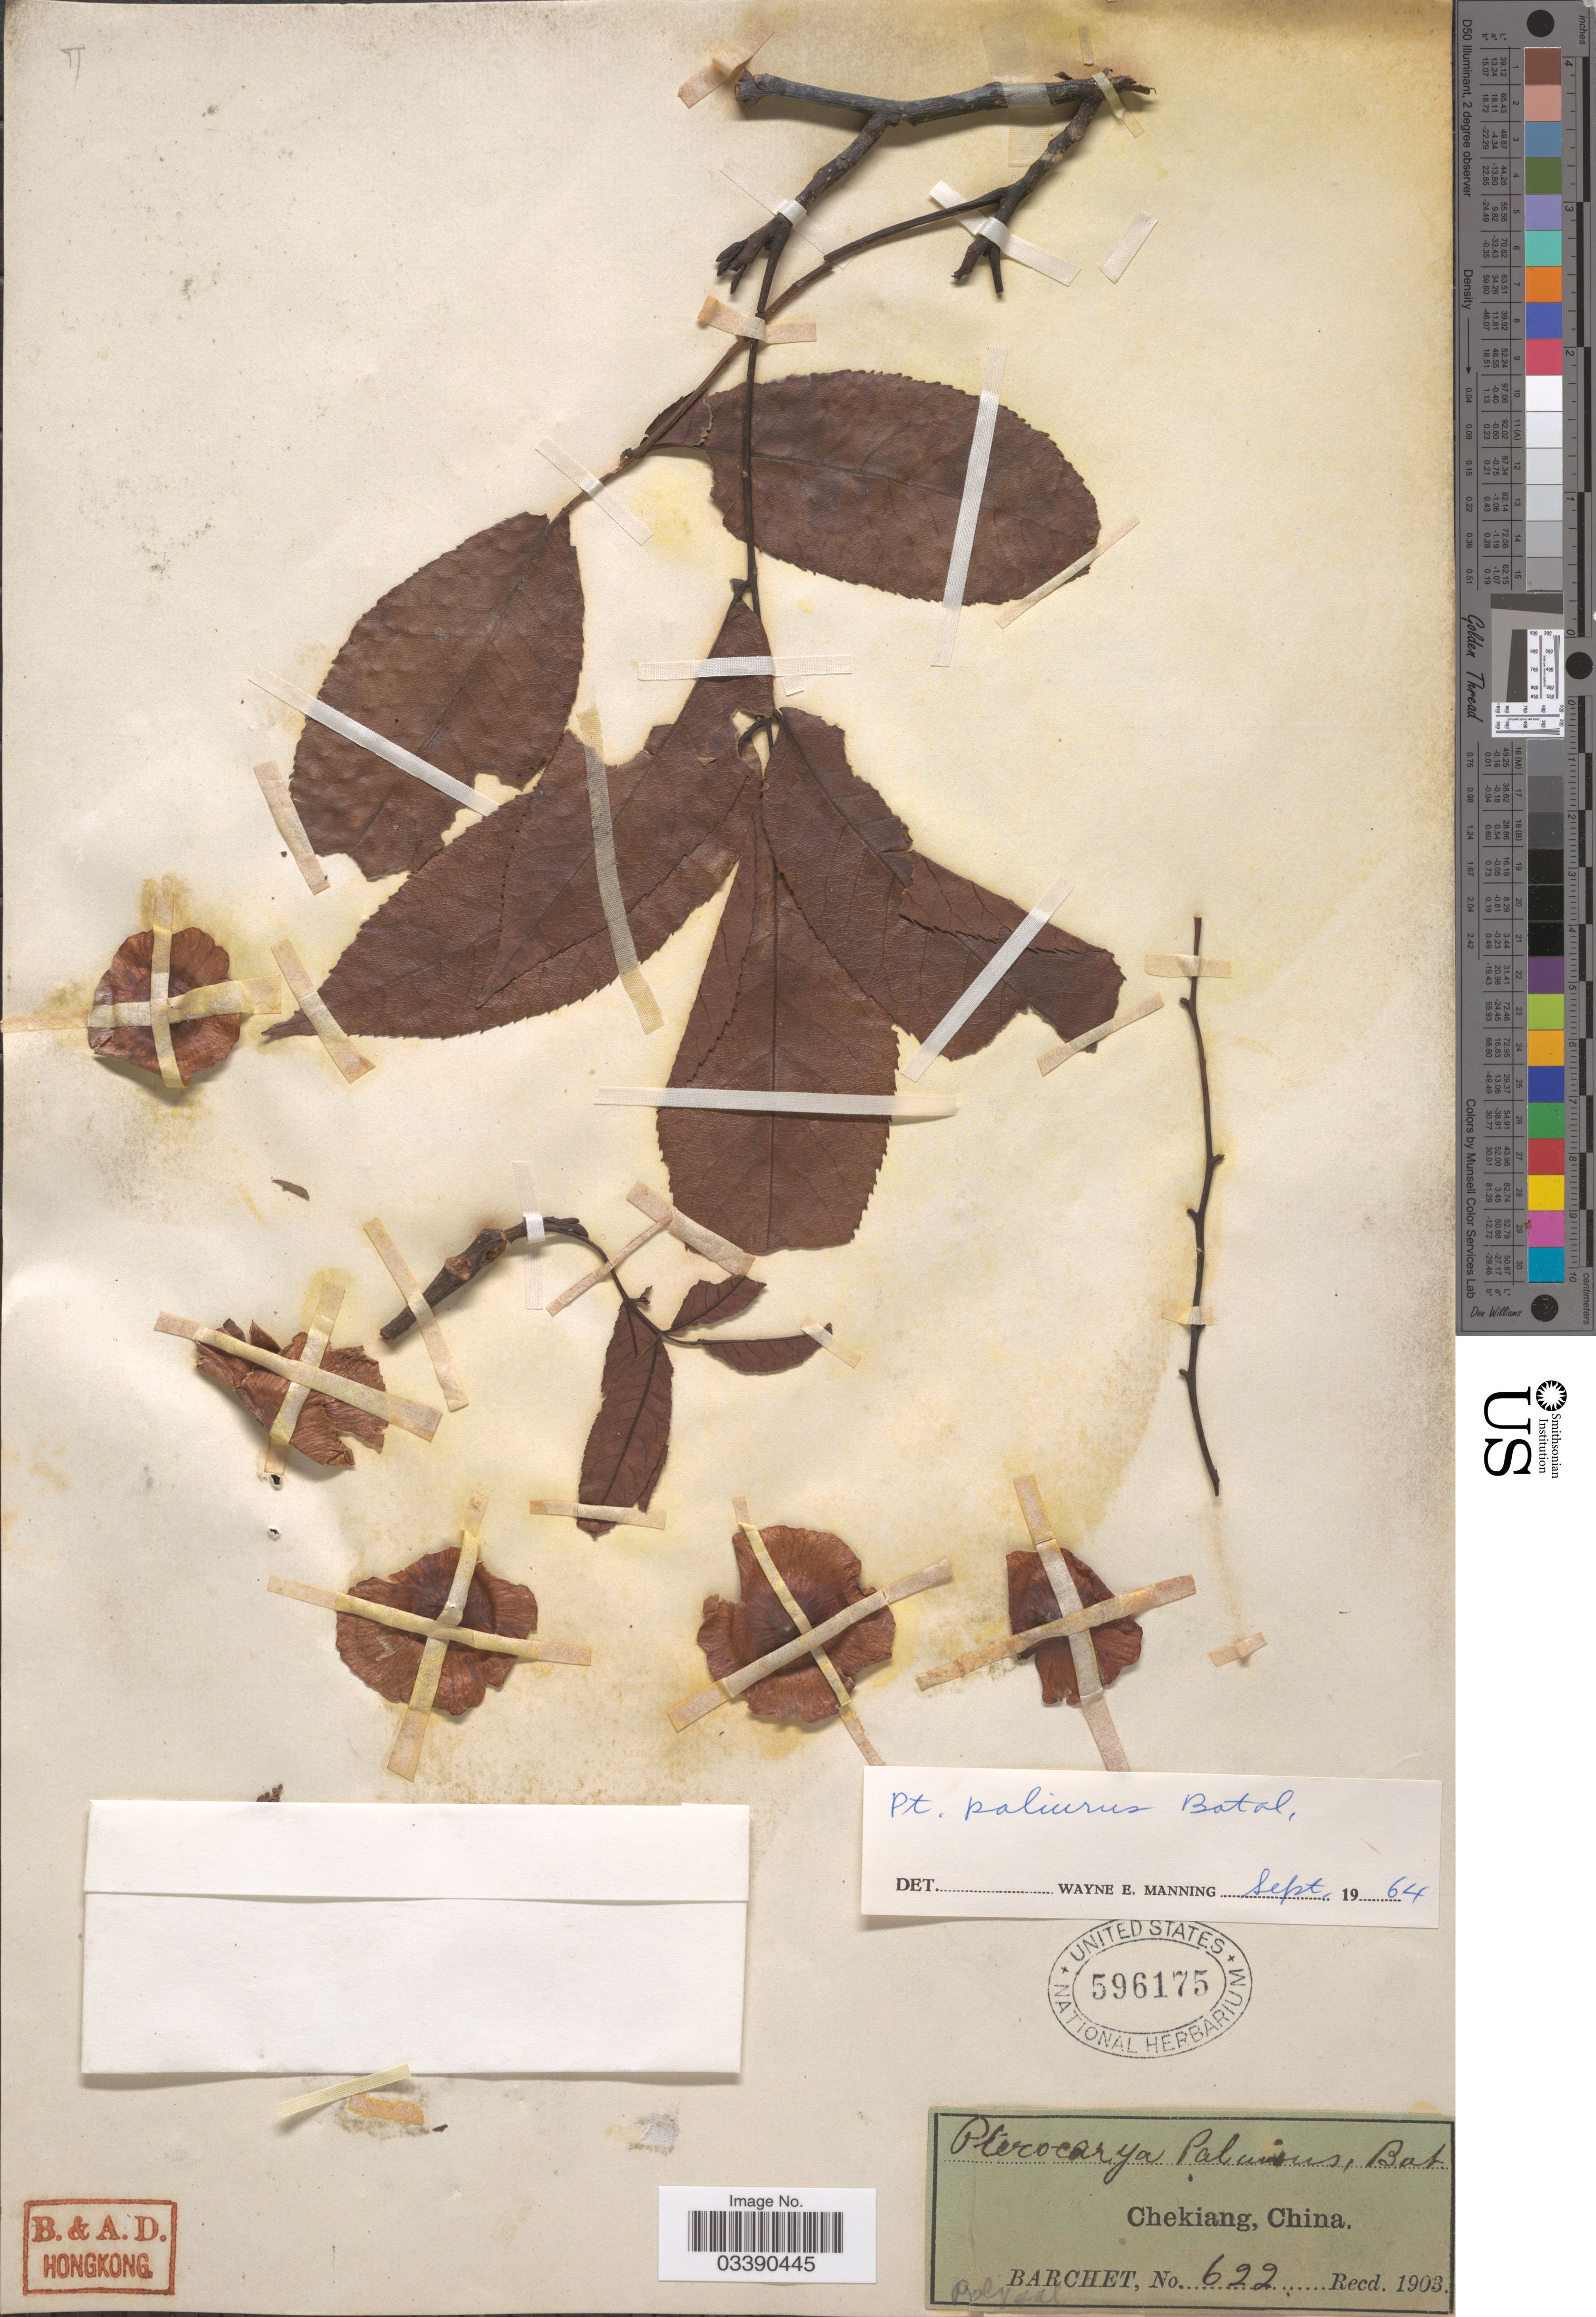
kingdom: Plantae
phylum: Tracheophyta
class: Magnoliopsida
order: Fagales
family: Juglandaceae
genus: Cyclocarya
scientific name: Cyclocarya paliurus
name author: (Batalin) Iljinsk.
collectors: Barchet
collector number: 622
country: China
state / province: Zhejiang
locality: Chekiang.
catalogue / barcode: US 596175